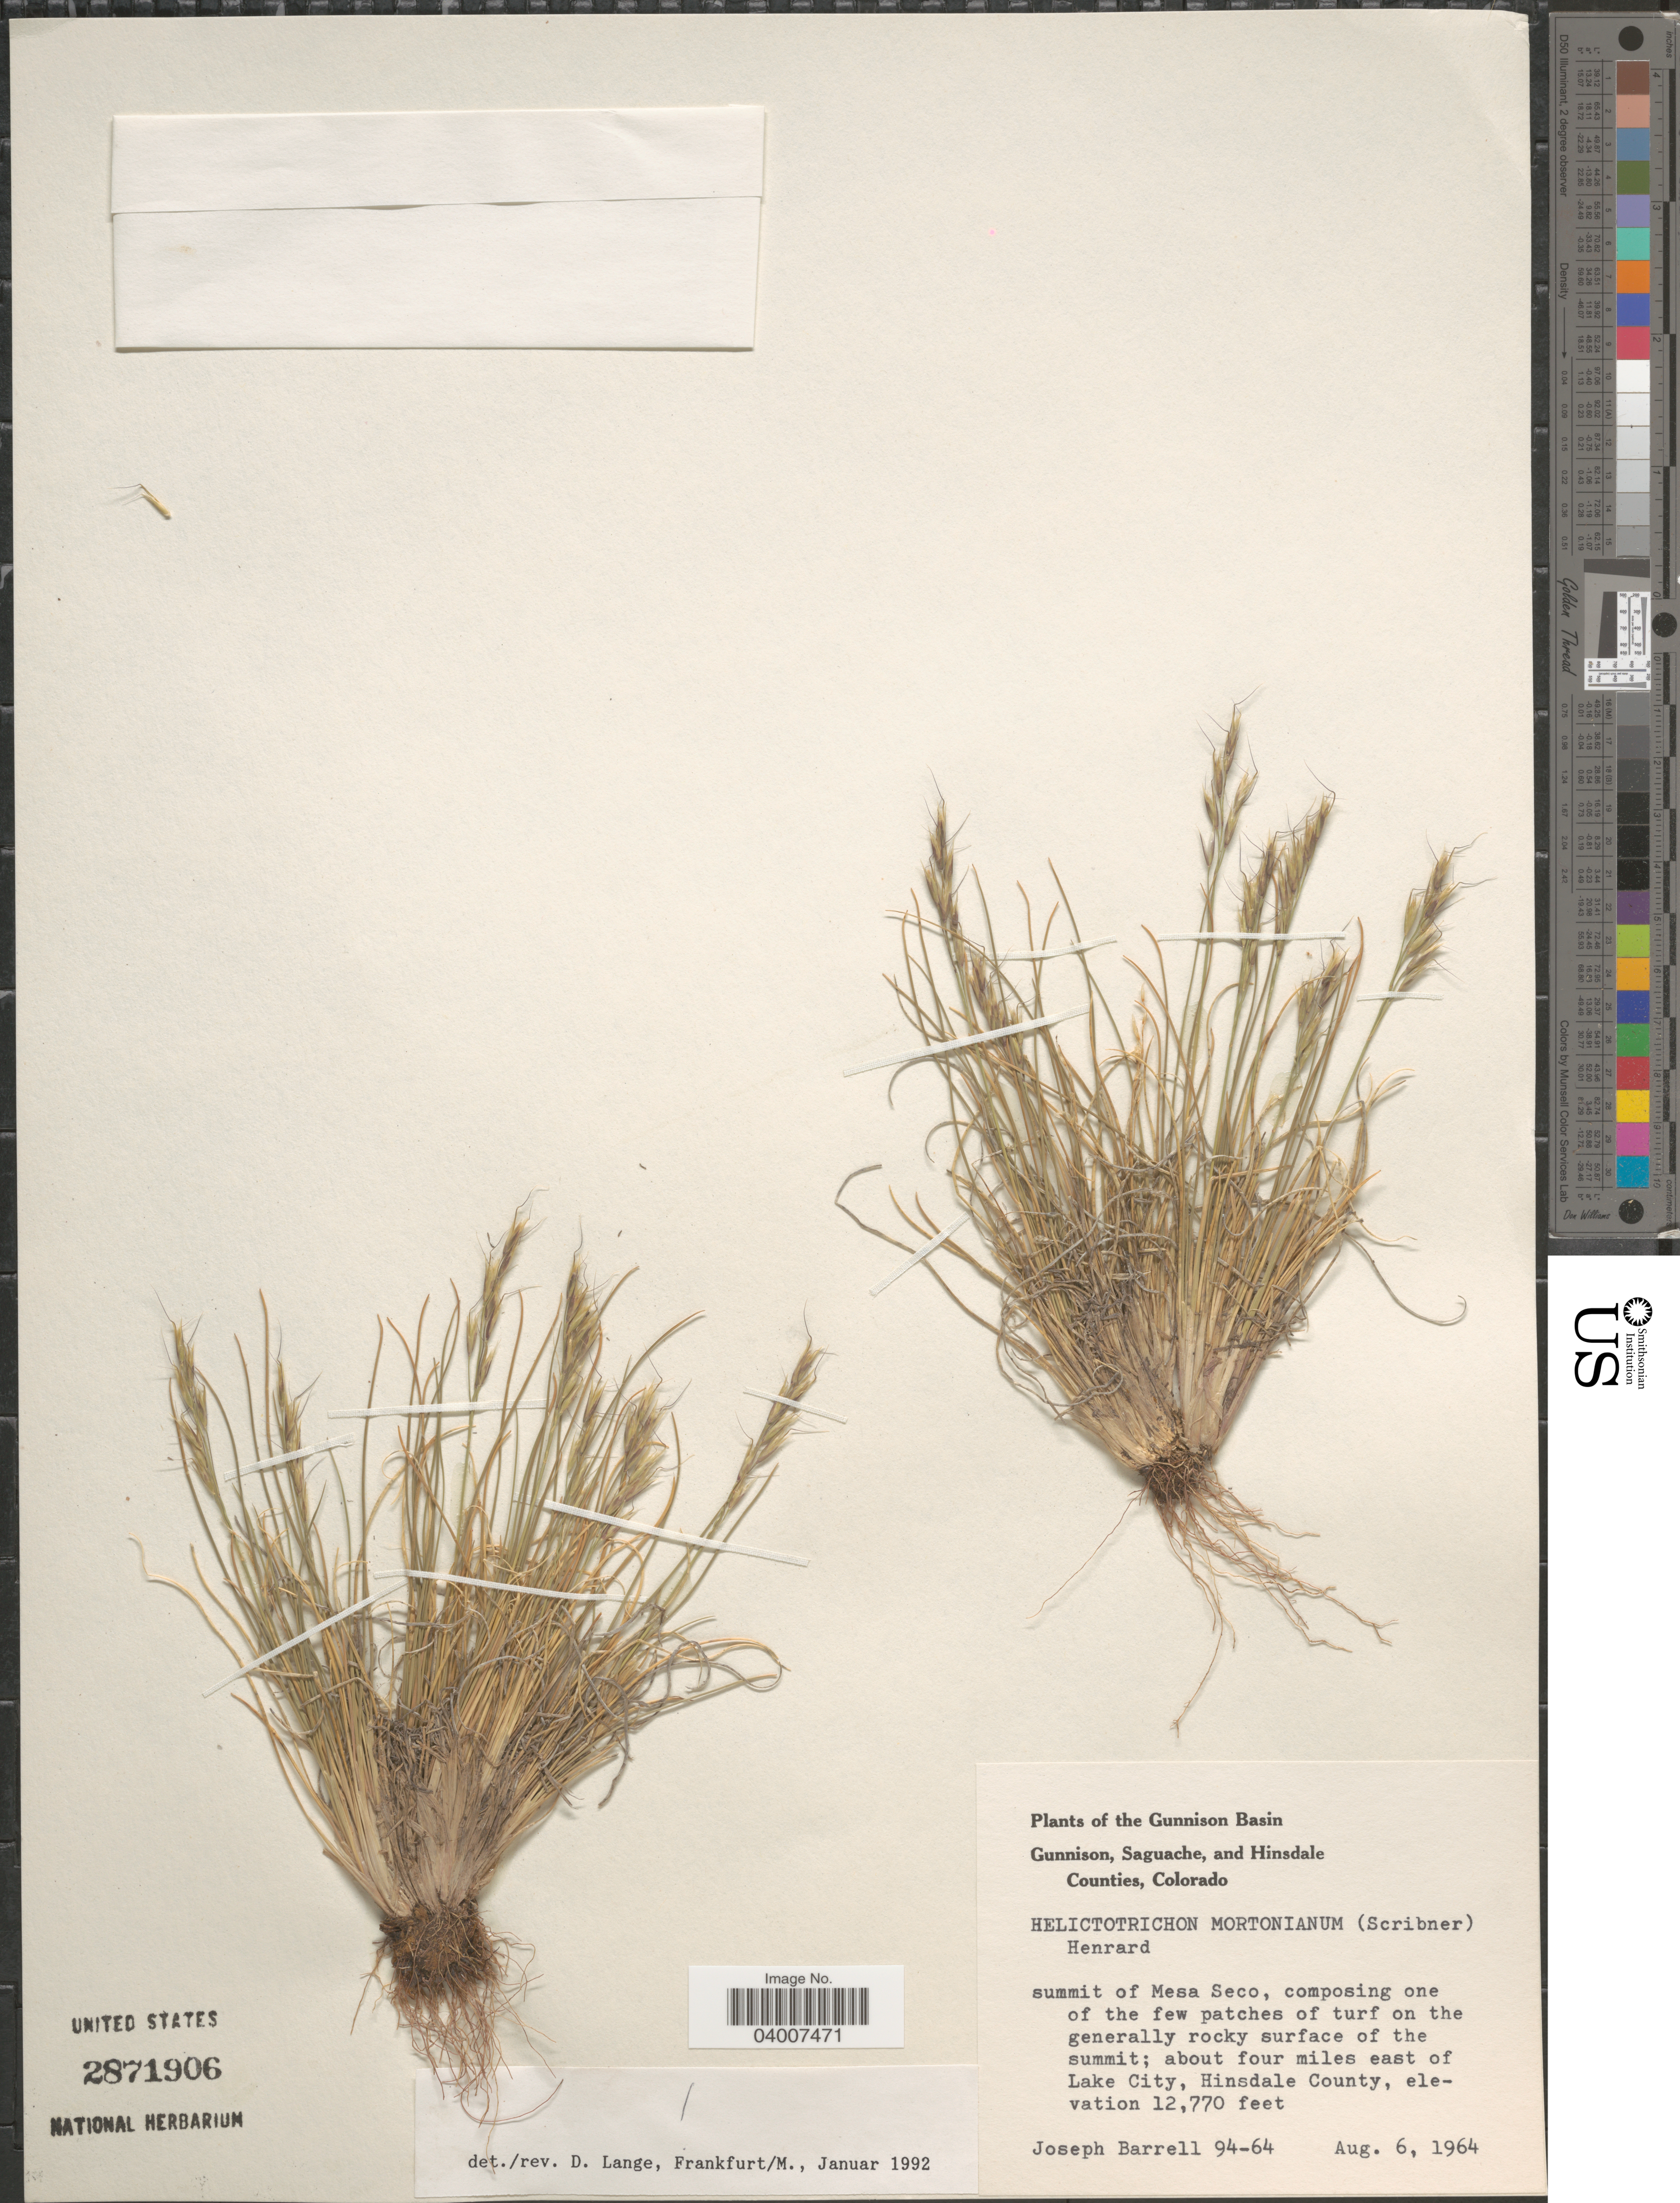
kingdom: Plantae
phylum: Tracheophyta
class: Liliopsida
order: Poales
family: Poaceae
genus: Helictotrichon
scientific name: Helictotrichon mortonianum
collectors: J. Barrell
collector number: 94-64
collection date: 1964-08-06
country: United States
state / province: Colorado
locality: The Gunnison Basin. Summit of Mesa Seco, composing one of the few patches of turf on the generally rocky surface of the summit; about four miles east of Lake City, Hinsdale County.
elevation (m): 3892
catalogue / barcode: US 2871906